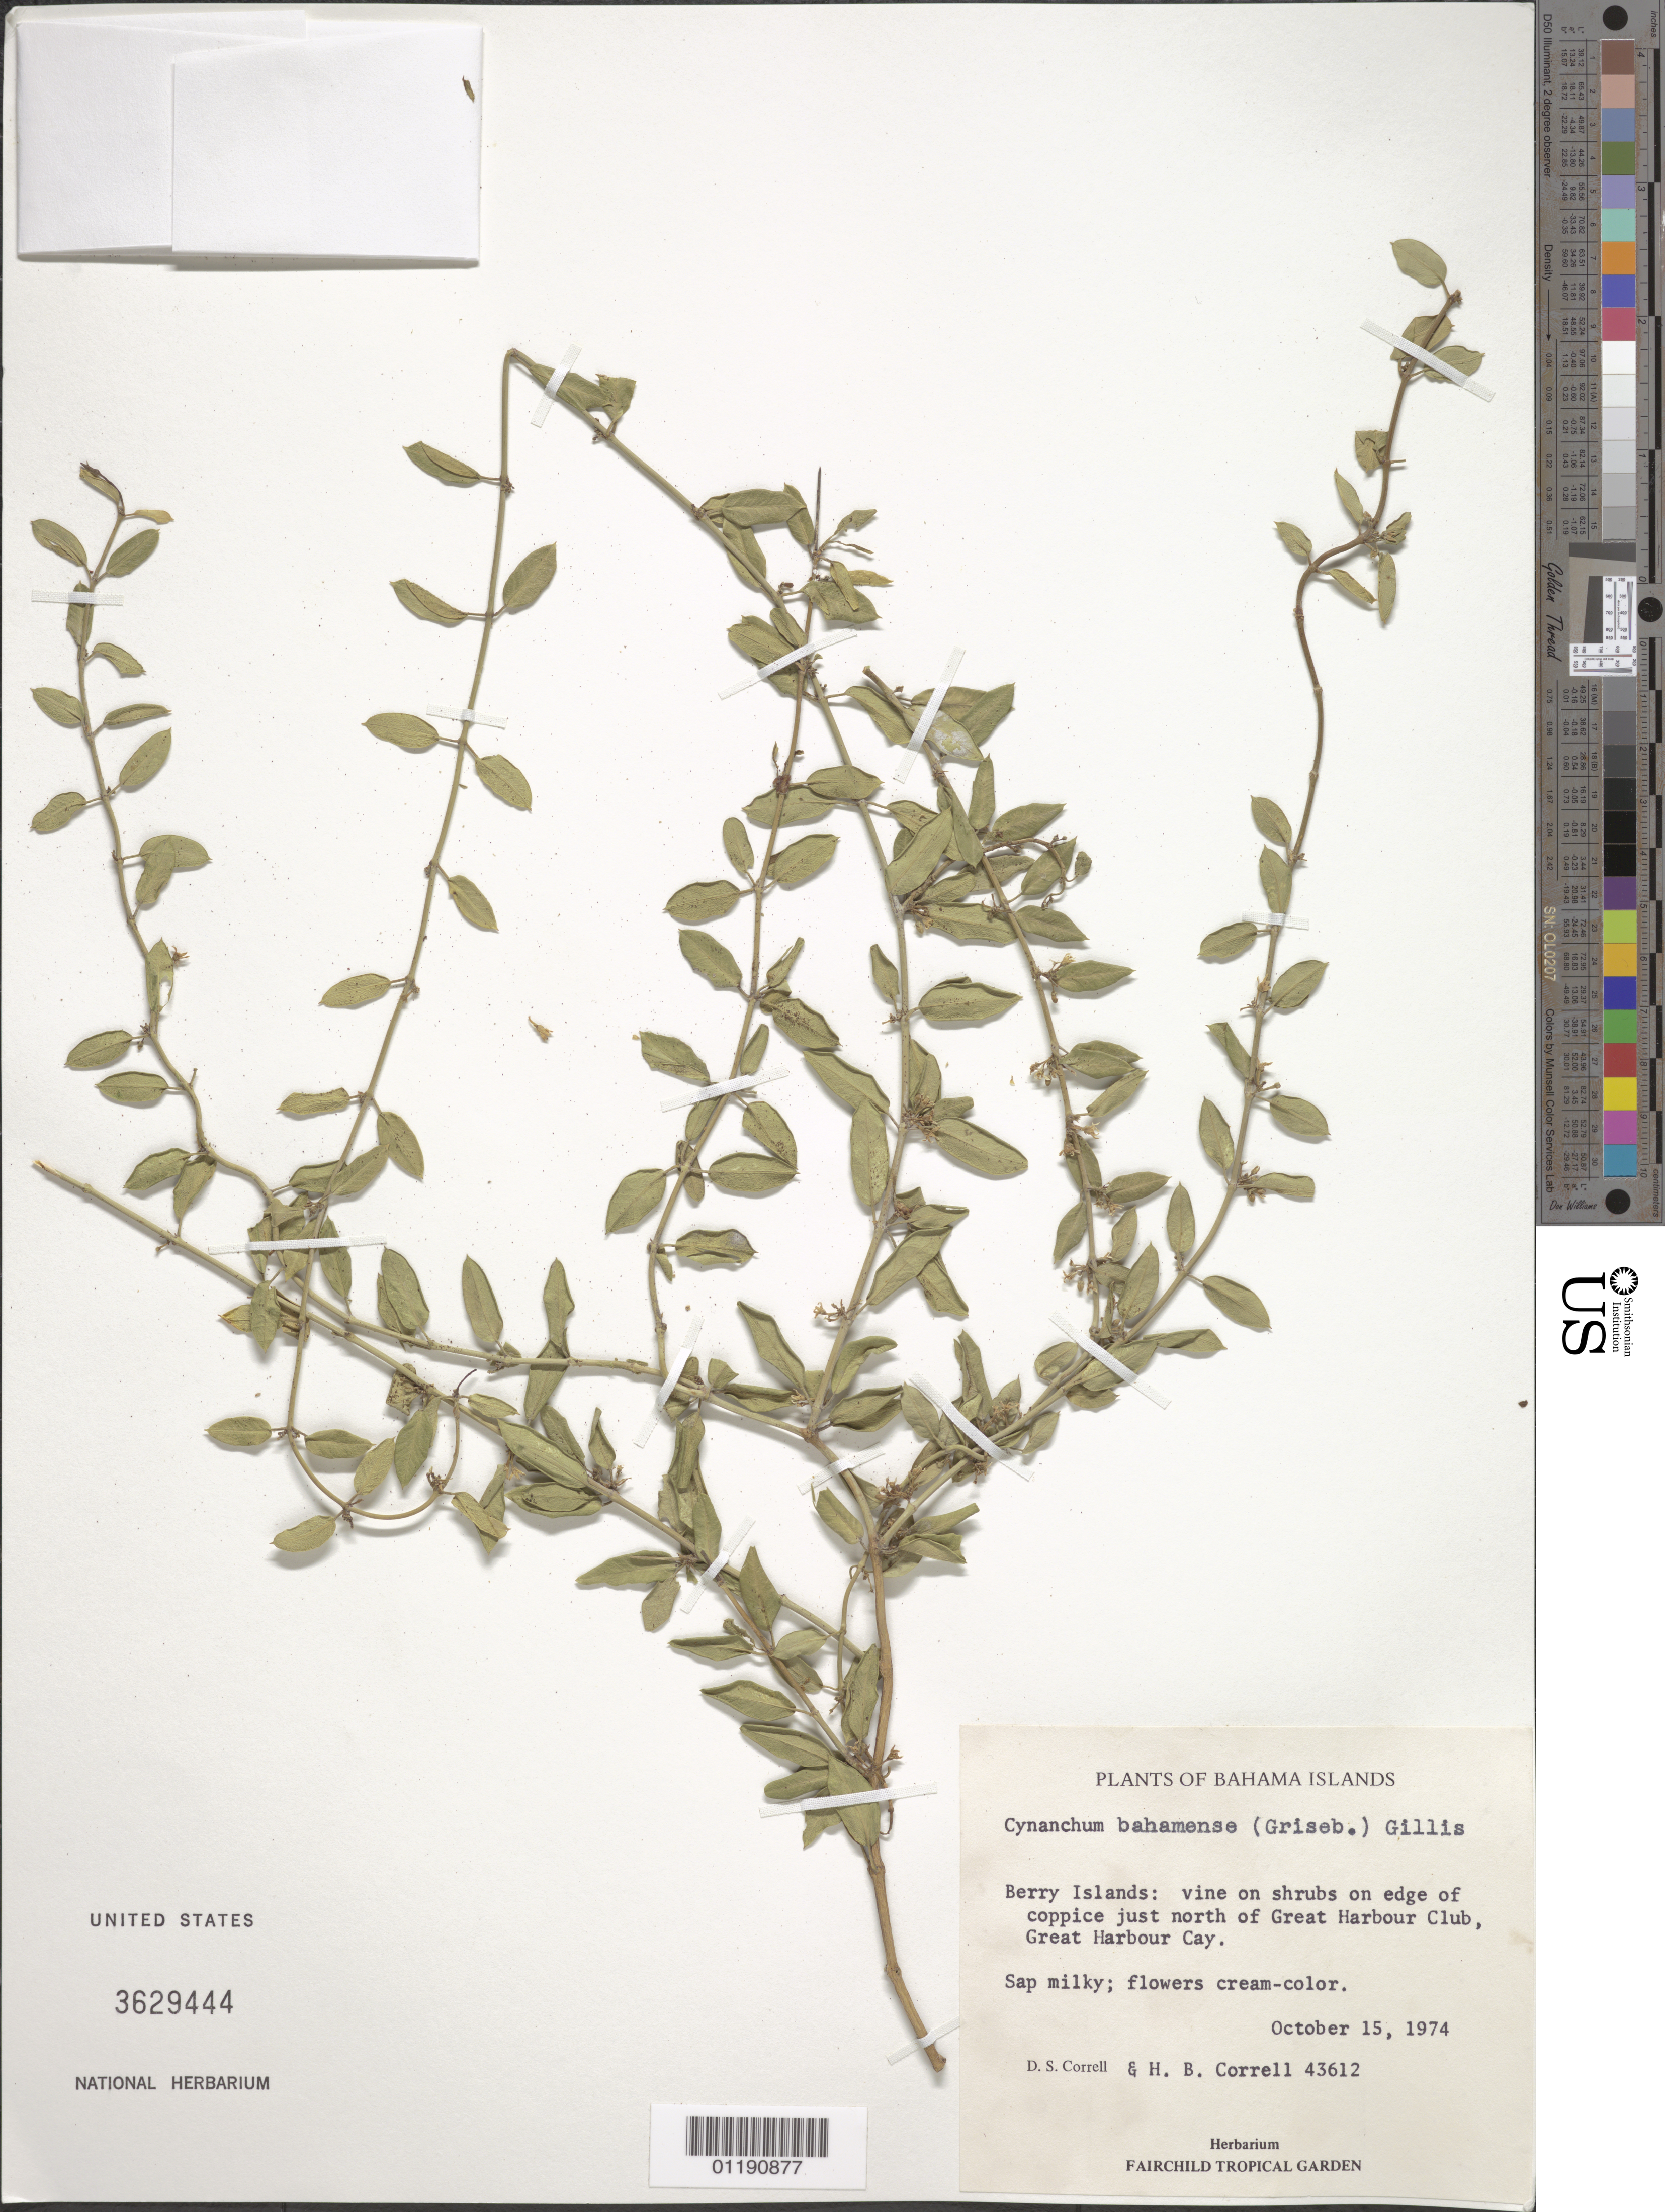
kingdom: Plantae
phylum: Tracheophyta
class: Magnoliopsida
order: Gentianales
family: Apocynaceae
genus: Cynanchum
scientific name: Cynanchum bahamense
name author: (Griseb.) Gillis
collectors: D. S. Correll & H. Correll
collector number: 43612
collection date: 1974-10-15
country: Bahamas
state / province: Berry Islands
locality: Berry Islands: on edge of coppice just N of Great Harbour Club, Great Harbour Cay.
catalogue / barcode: US 3629444